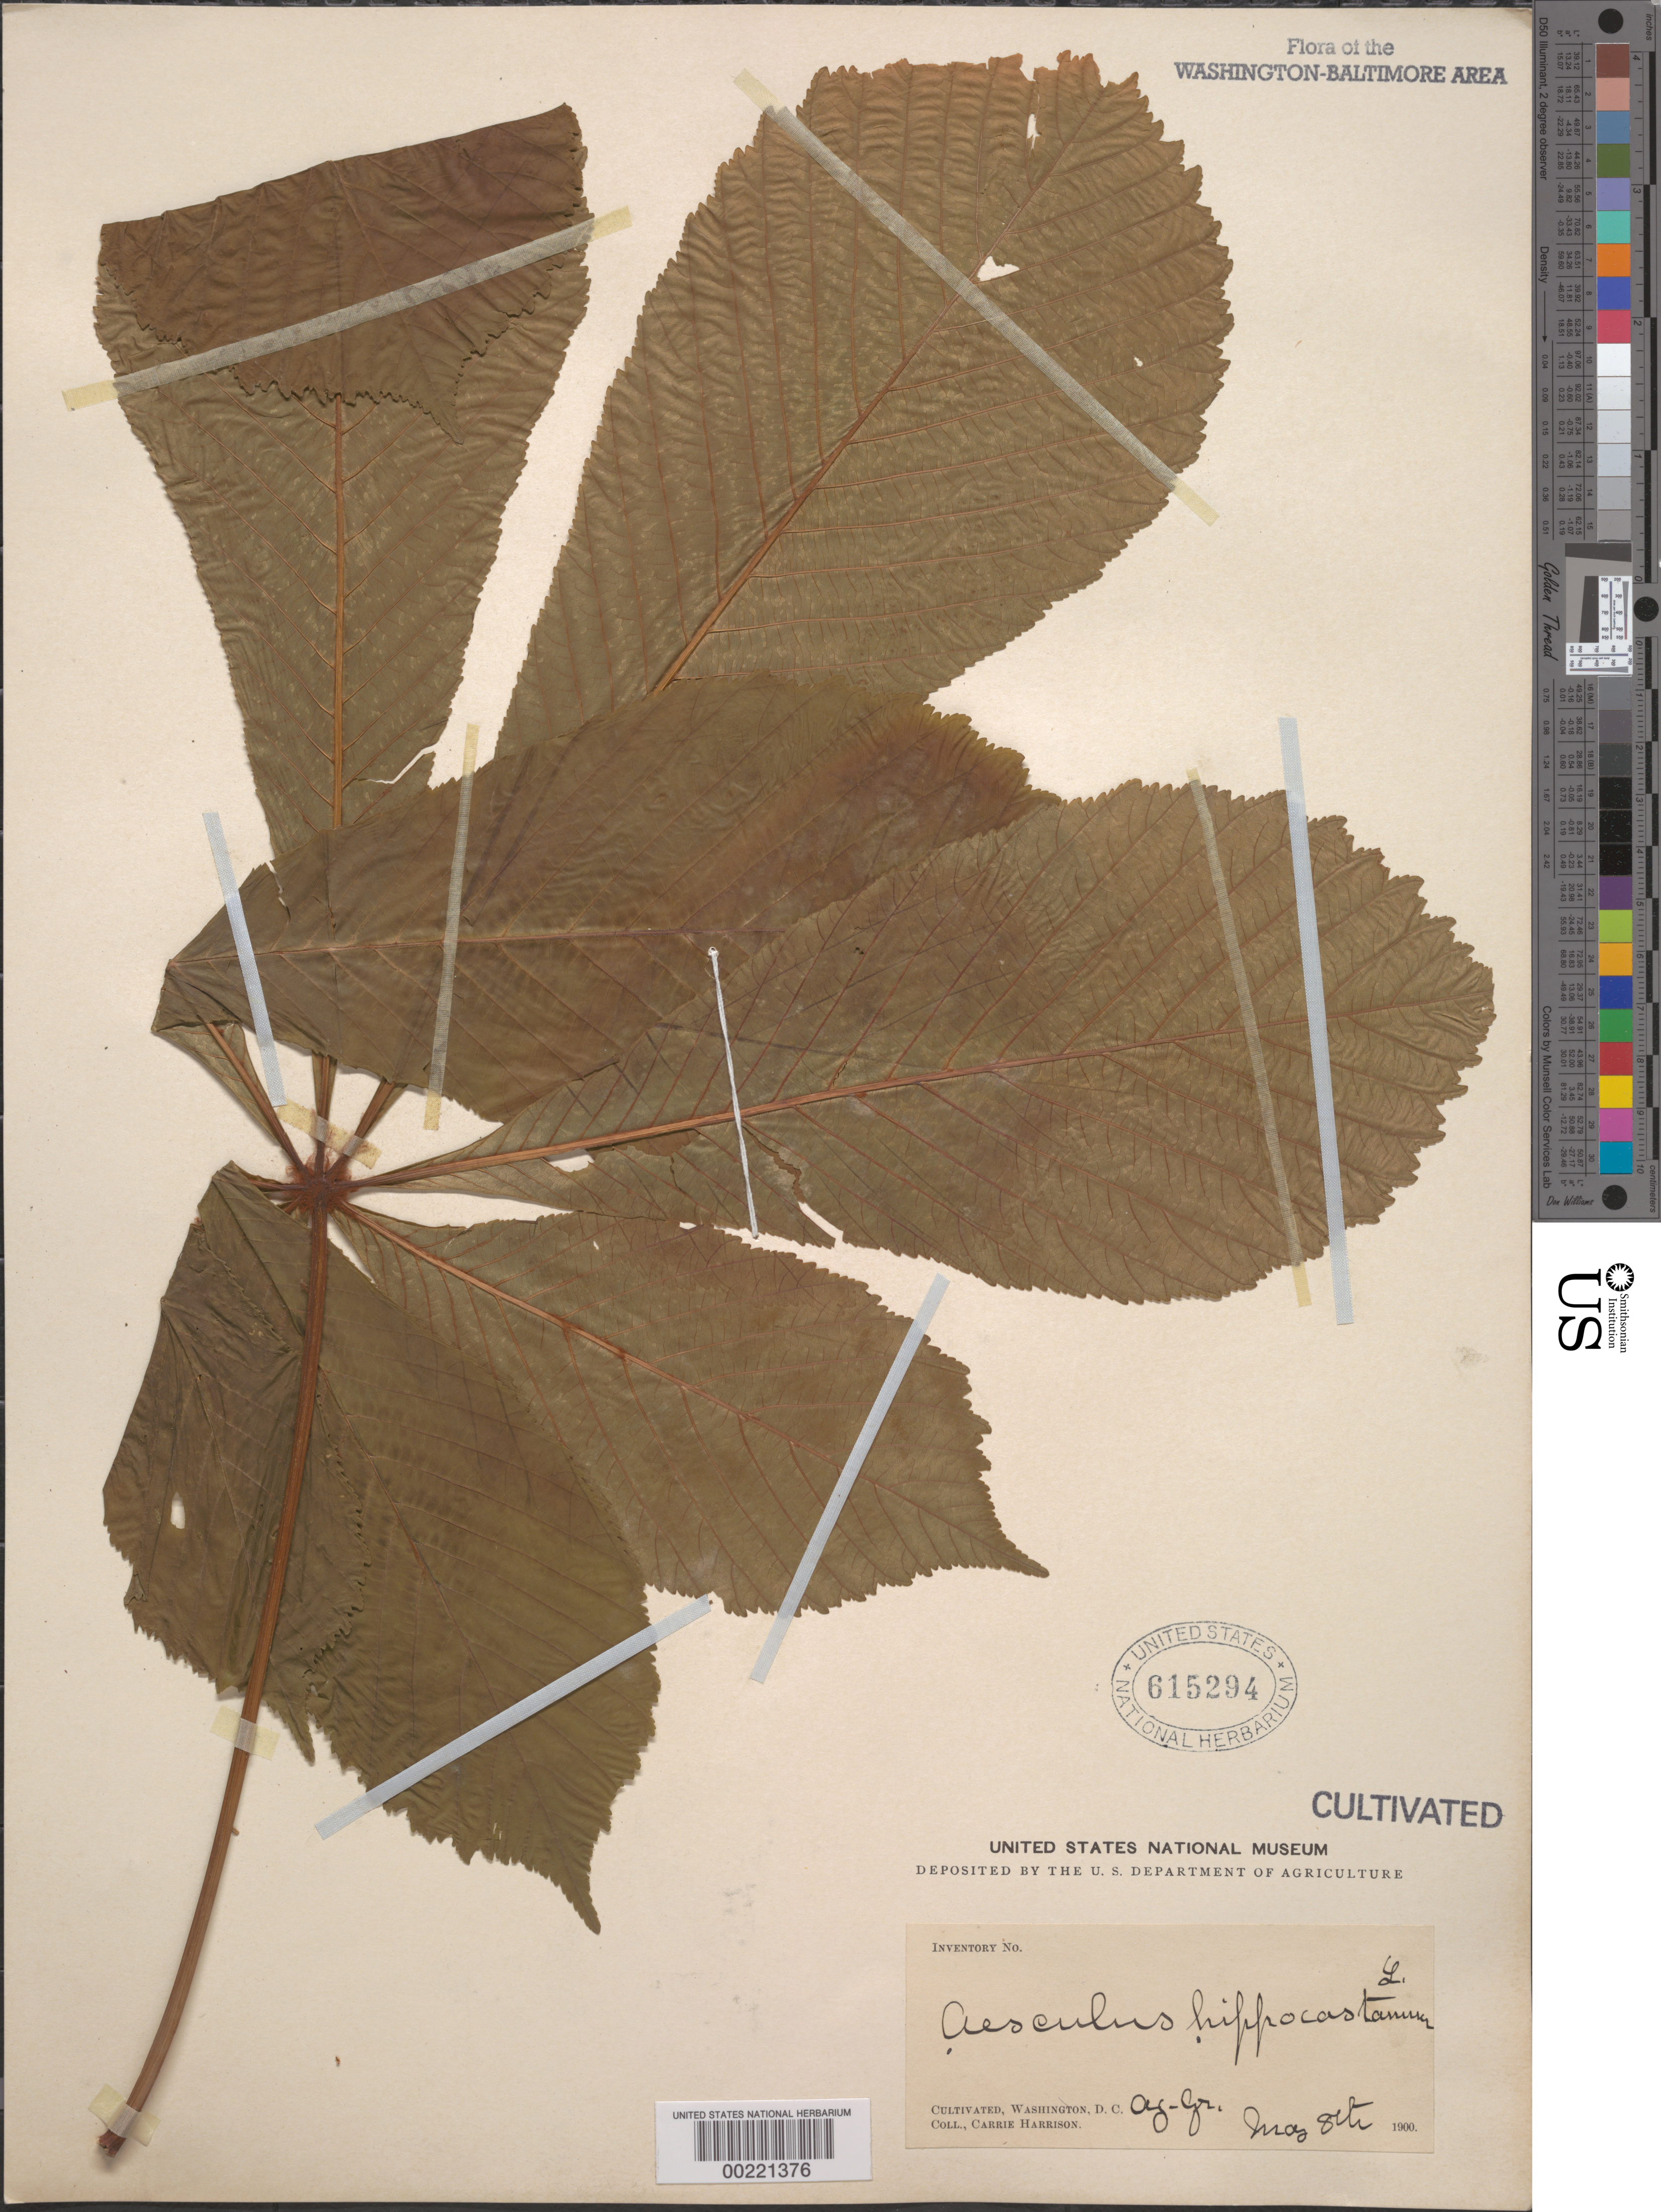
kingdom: Plantae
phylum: Tracheophyta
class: Magnoliopsida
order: Sapindales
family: Sapindaceae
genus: Aesculus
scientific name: Aesculus hippocastanum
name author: L.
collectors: C. Harrison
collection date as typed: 08 May 1900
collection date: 1900-05-08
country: United States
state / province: District of Columbia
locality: Department of Agriculture grounds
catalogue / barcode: US 615294